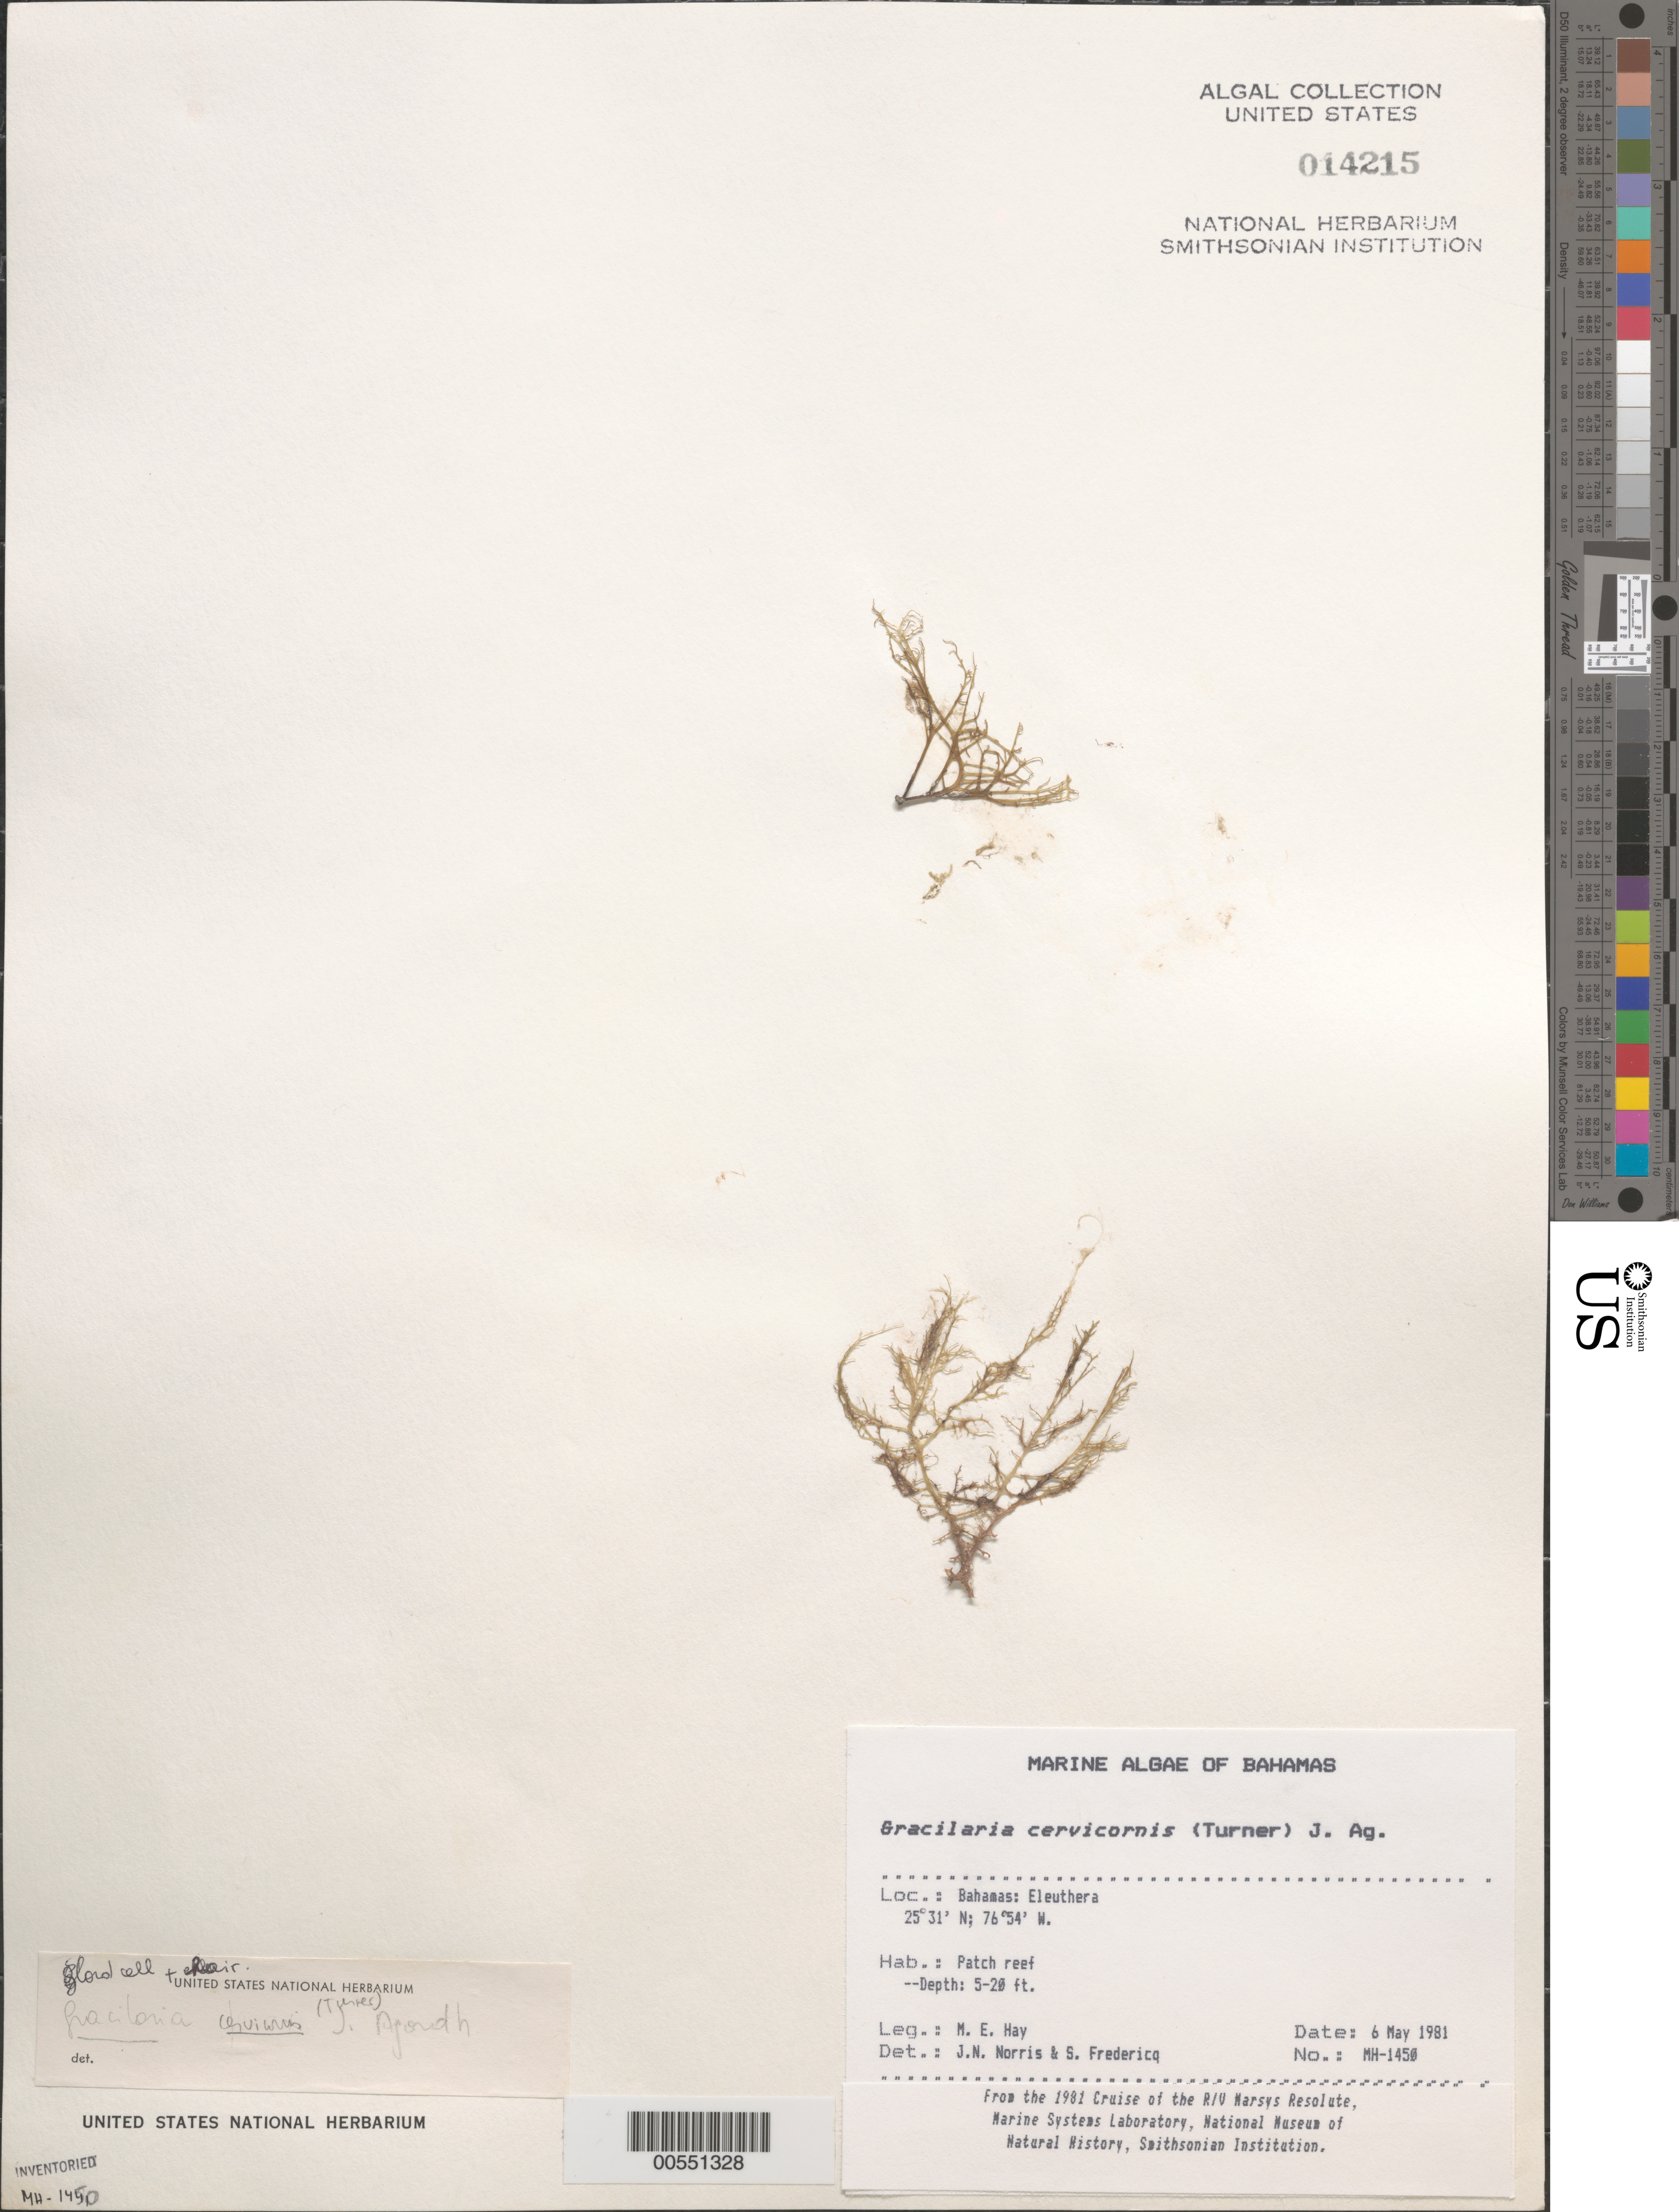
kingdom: Plantae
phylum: Rhodophyta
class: Florideophyceae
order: Gracilariales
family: Gracilariaceae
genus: Gracilaria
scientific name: Gracilaria cervicornis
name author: (Turner) J. Agardh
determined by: Norris, J. N.; Fredericq, S.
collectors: M. E. Hay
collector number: MEH-1450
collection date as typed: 06 May 1981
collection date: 1981-05-06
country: Bahamas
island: Eleuthera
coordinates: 23 31' N, 76 54' W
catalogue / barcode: US 14215